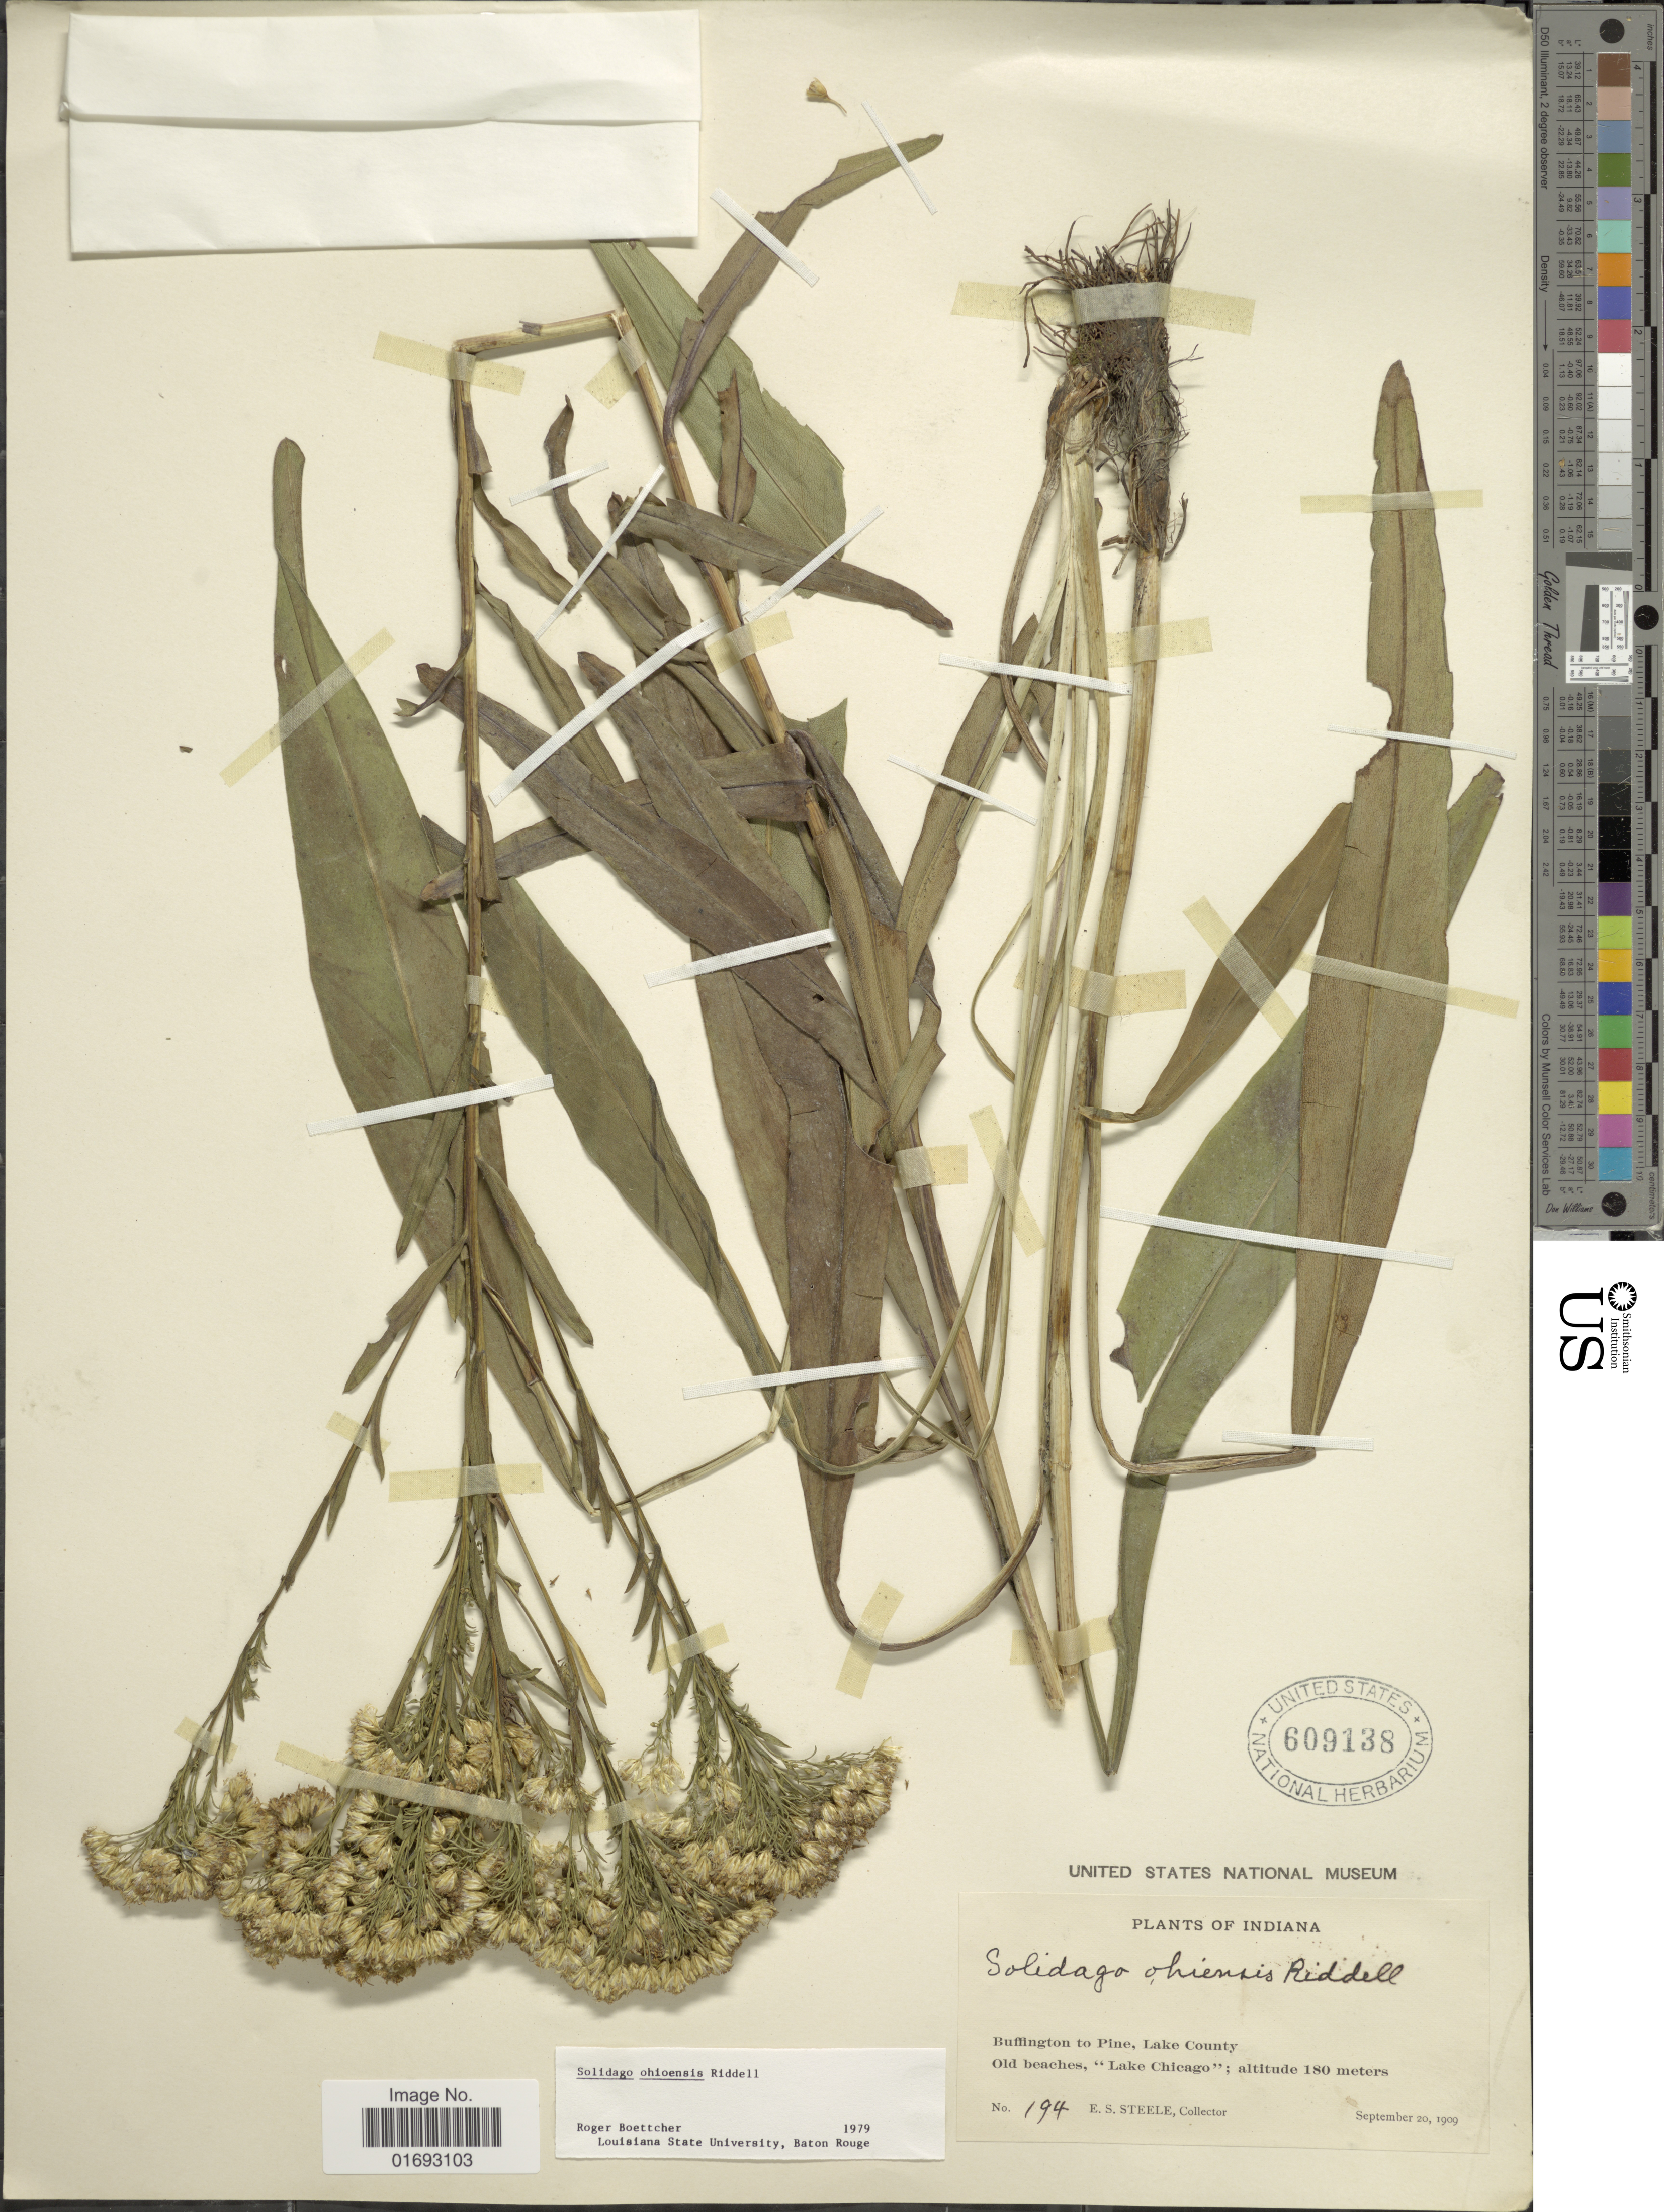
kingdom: Plantae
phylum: Tracheophyta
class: Magnoliopsida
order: Asterales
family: Asteraceae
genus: Oligoneuron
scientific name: Oligoneuron ohioense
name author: (Riddell) G.N. Jones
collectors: E. Steele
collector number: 194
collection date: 1909-09-20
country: United States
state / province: Indiana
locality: Buffington to Pine, Lake County, old beaches, "Lake Chicago"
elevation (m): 180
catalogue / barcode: US 609138